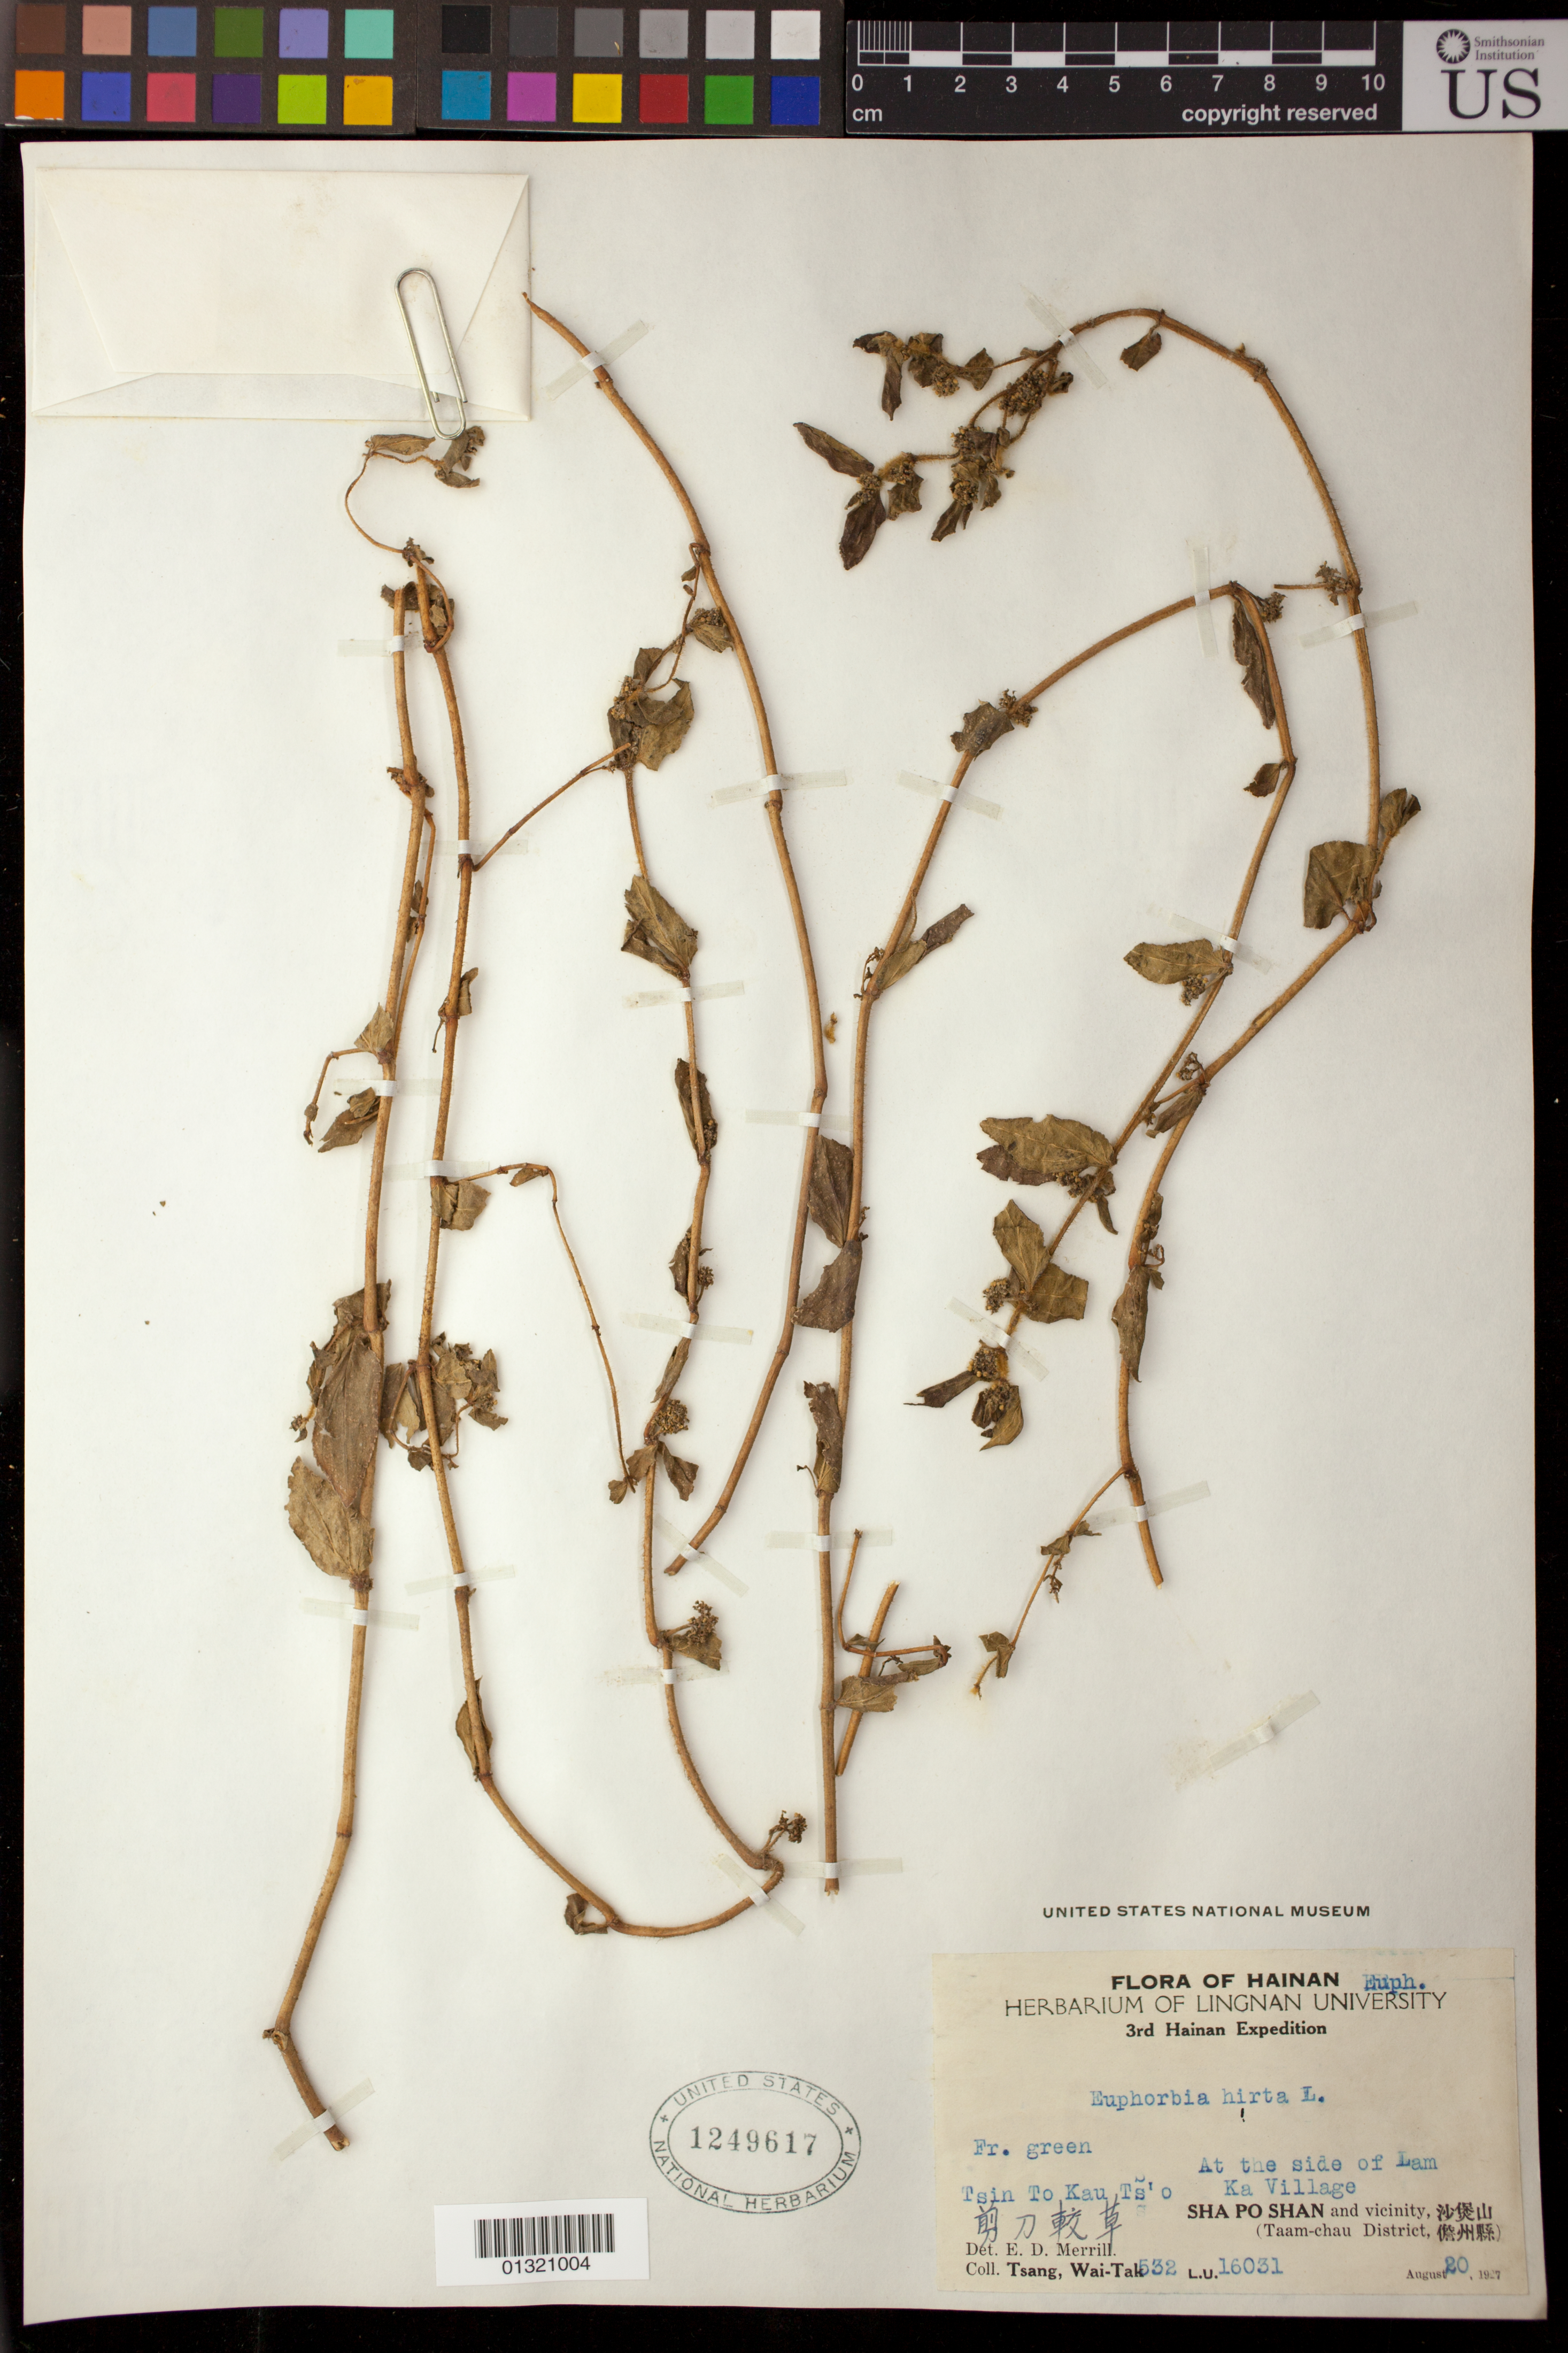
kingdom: Plantae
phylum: Tracheophyta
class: Magnoliopsida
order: Malpighiales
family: Euphorbiaceae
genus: Euphorbia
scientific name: Euphorbia hirta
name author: L.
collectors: W. T. Tsang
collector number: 16031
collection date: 1927-08-20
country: China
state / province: Hainan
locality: Tsin To Kau Ts'o , At the side of Lam Ka Village, Sha Po Shan and vicinity, Taam-chau District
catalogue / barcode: US 1249617